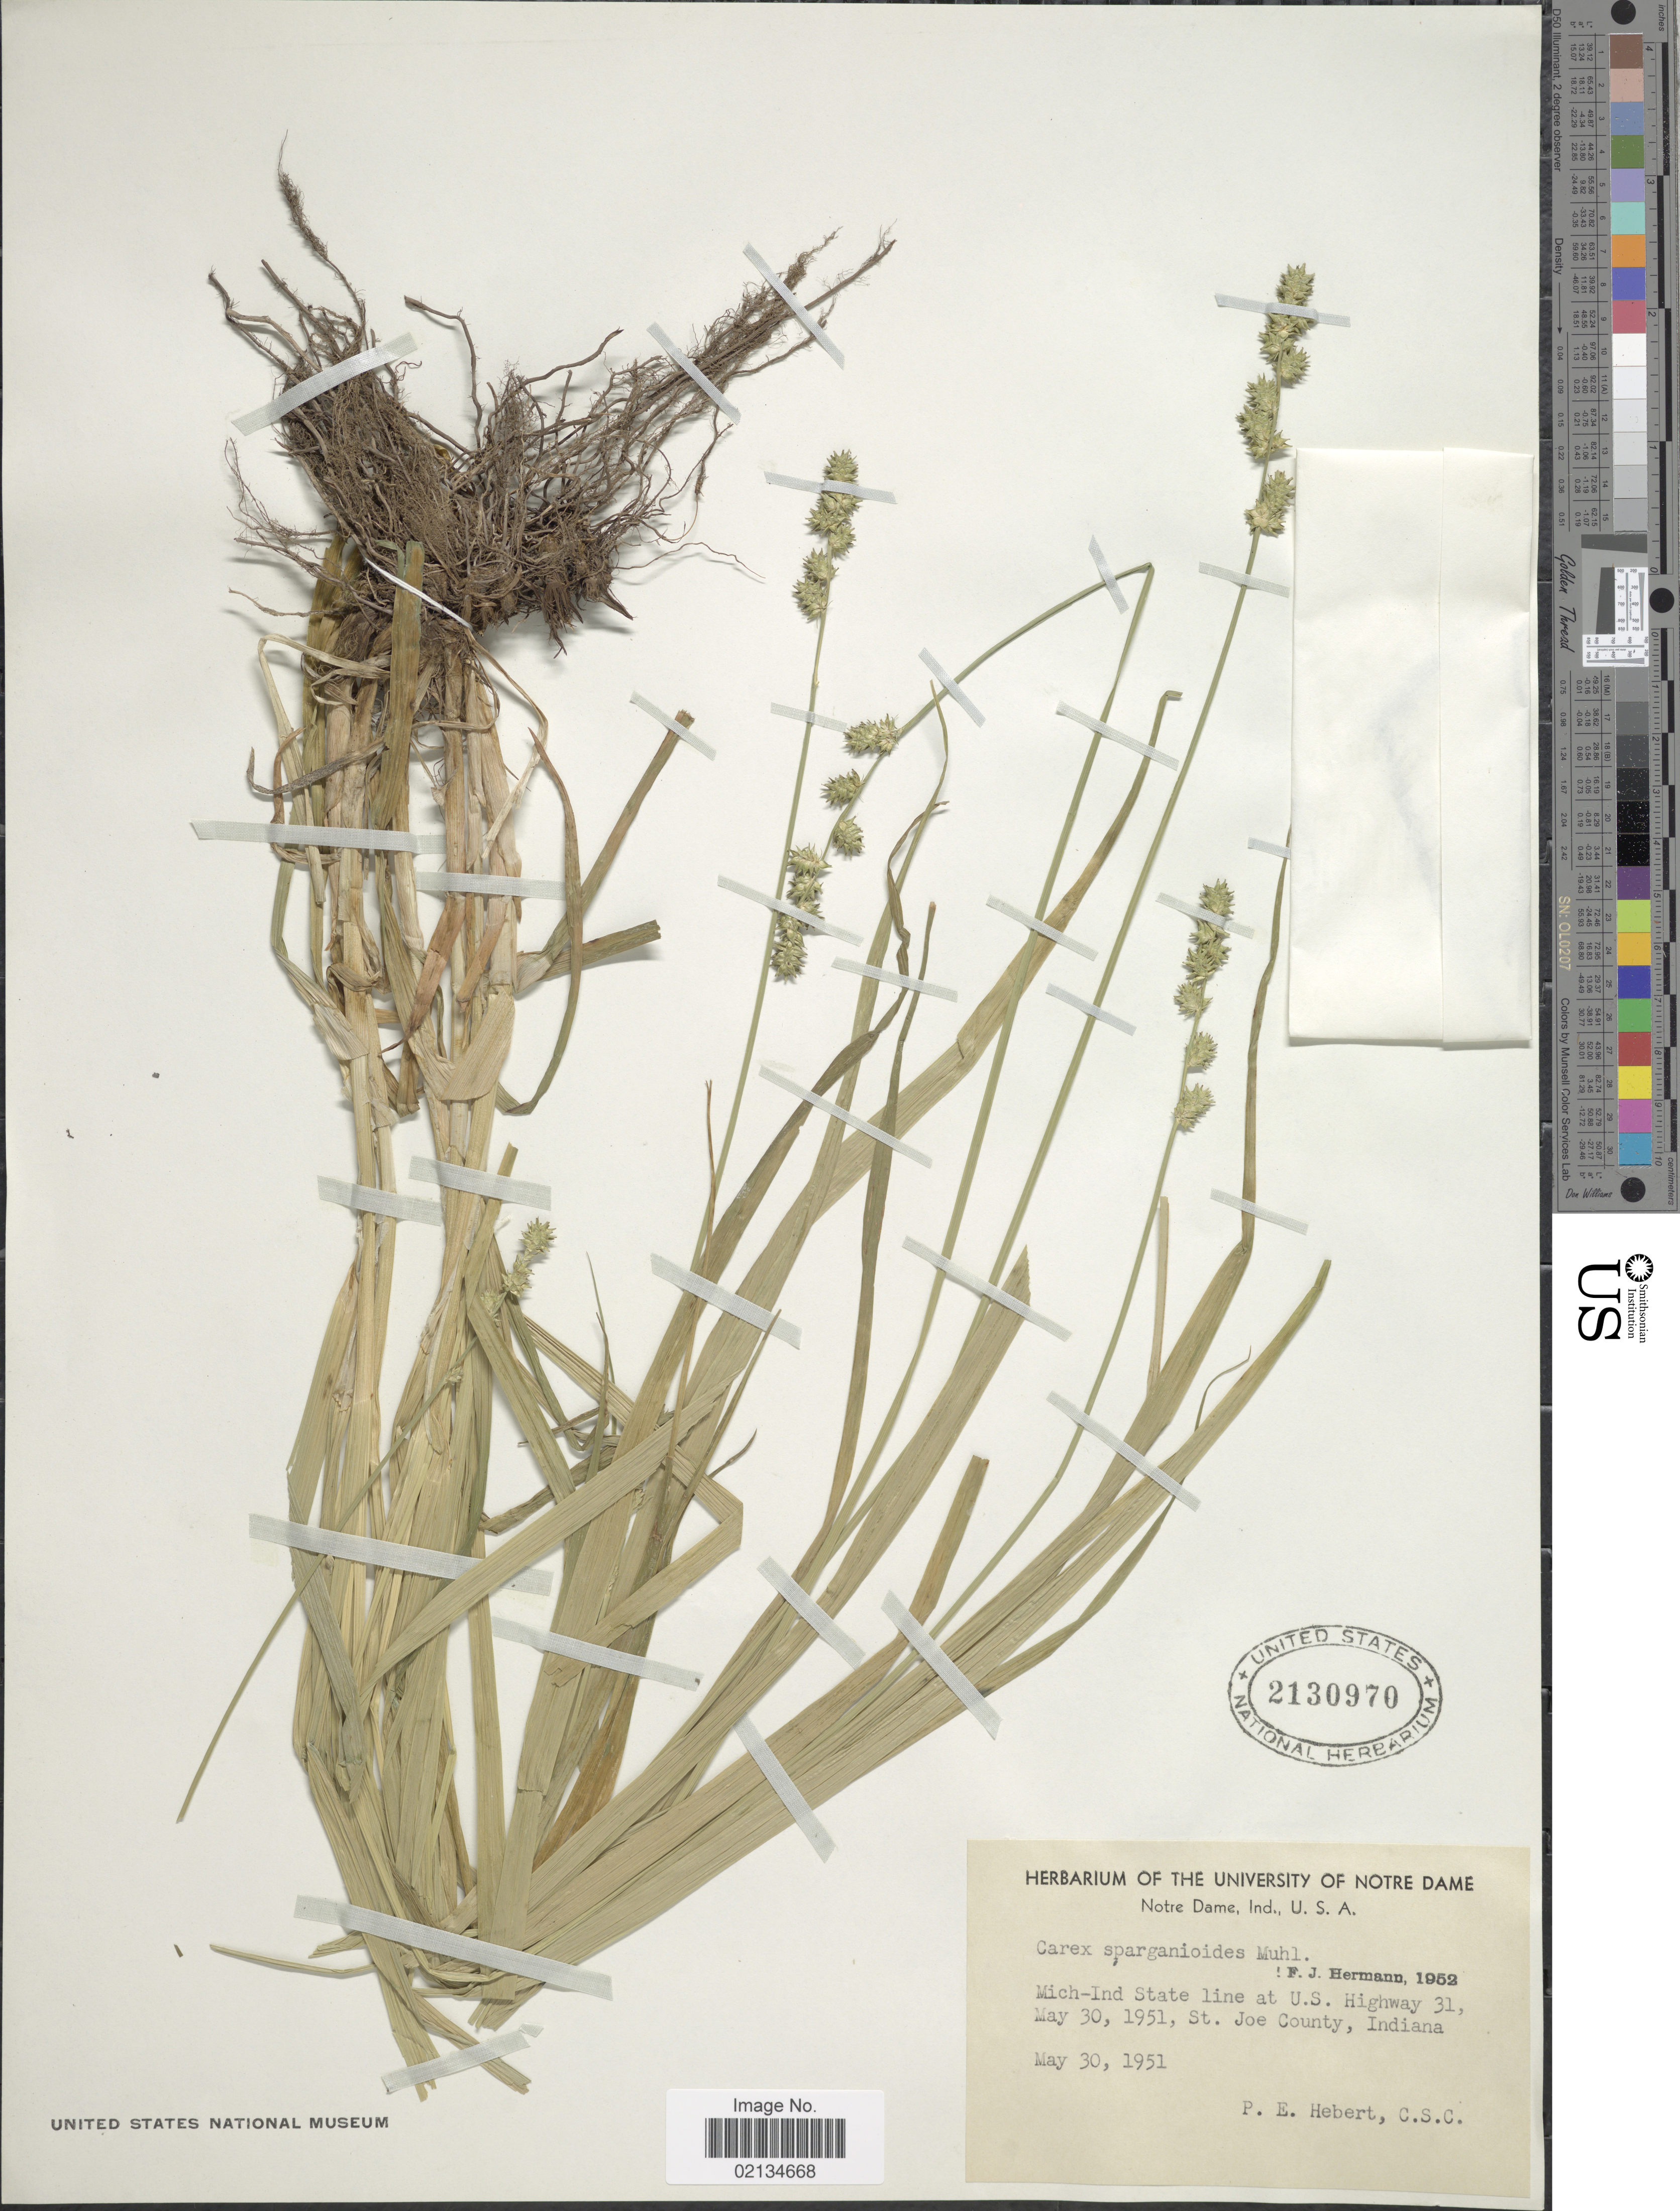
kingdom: Plantae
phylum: Tracheophyta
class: Liliopsida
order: Poales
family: Cyperaceae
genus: Carex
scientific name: Carex sparganioides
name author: Muhl. ex Willd.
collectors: P. Hebert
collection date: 1951-05-30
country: United States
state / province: Indiana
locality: Mich-Ind State Line at U.S. Highway 31, St. Joe County.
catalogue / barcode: US 2130970